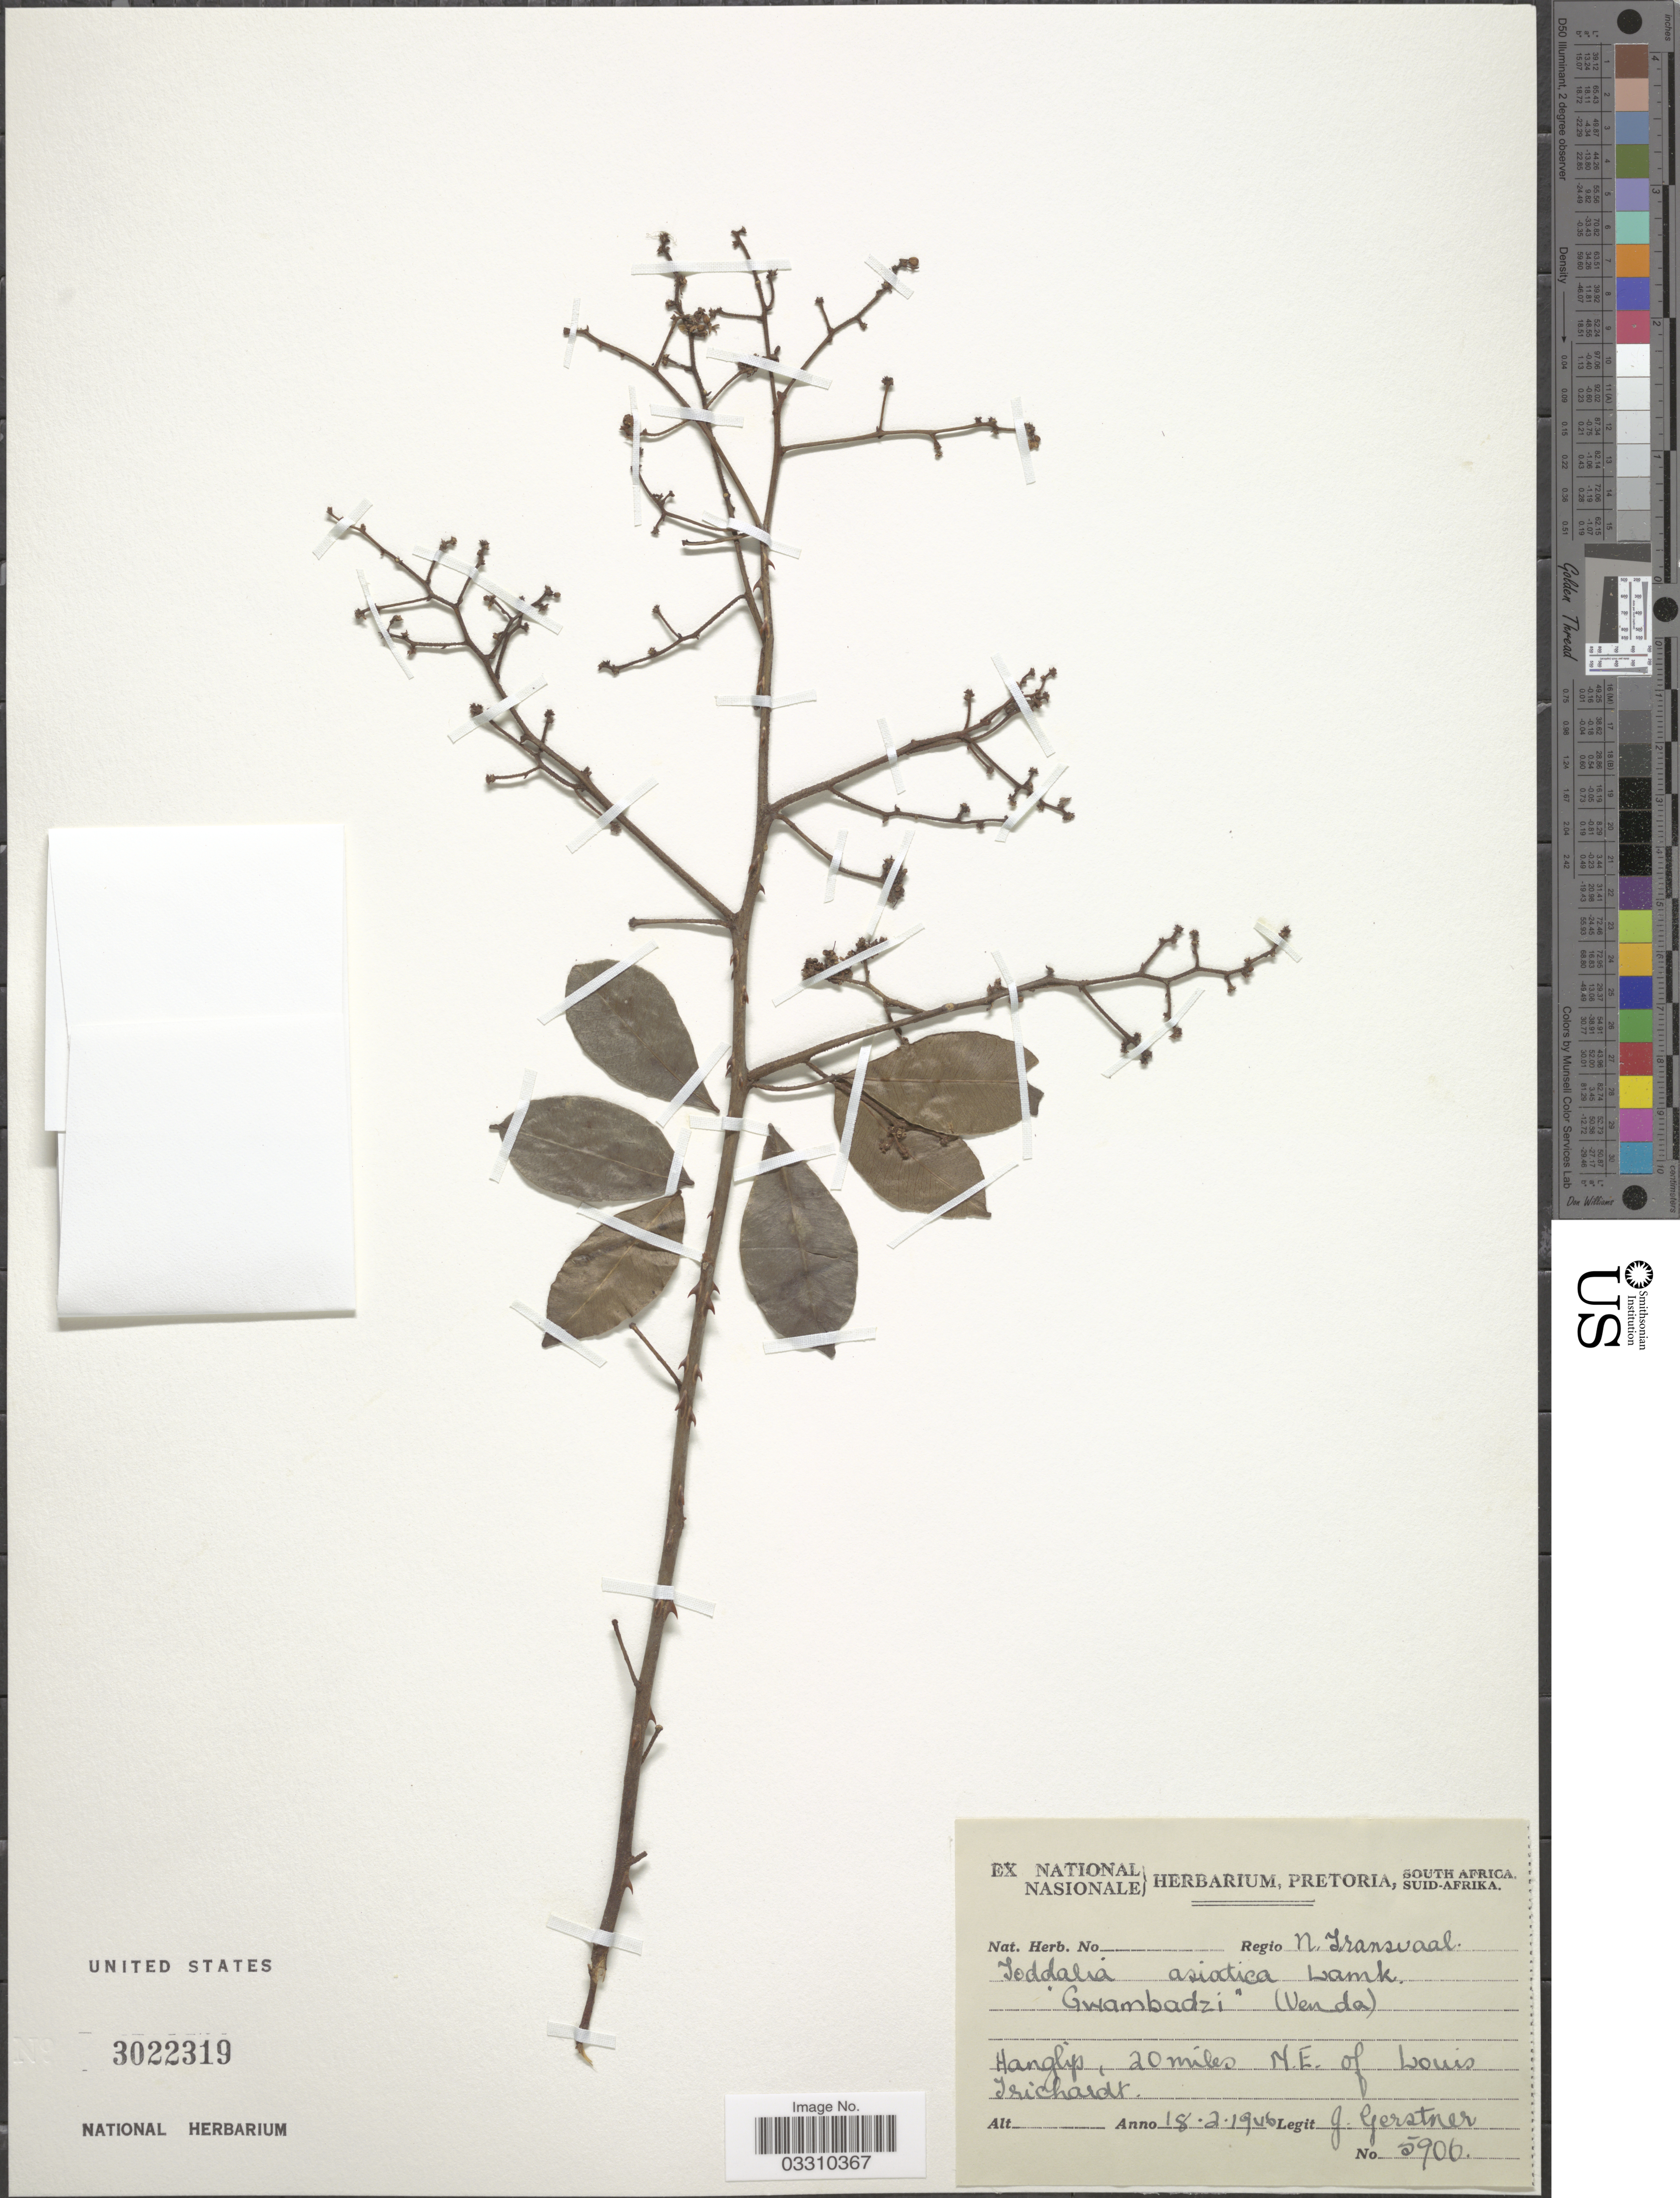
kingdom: Plantae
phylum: Tracheophyta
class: Magnoliopsida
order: Sapindales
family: Rutaceae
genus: Zanthoxylum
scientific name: Zanthoxylum asiaticum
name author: (L.) Appelhans et al.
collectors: J. Gerstner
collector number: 5906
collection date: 1946-02-18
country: South Africa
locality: Regio N. Transvaal, Hanglip, 20 miles N.E. of Louis Irichardt.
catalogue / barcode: US 3022319